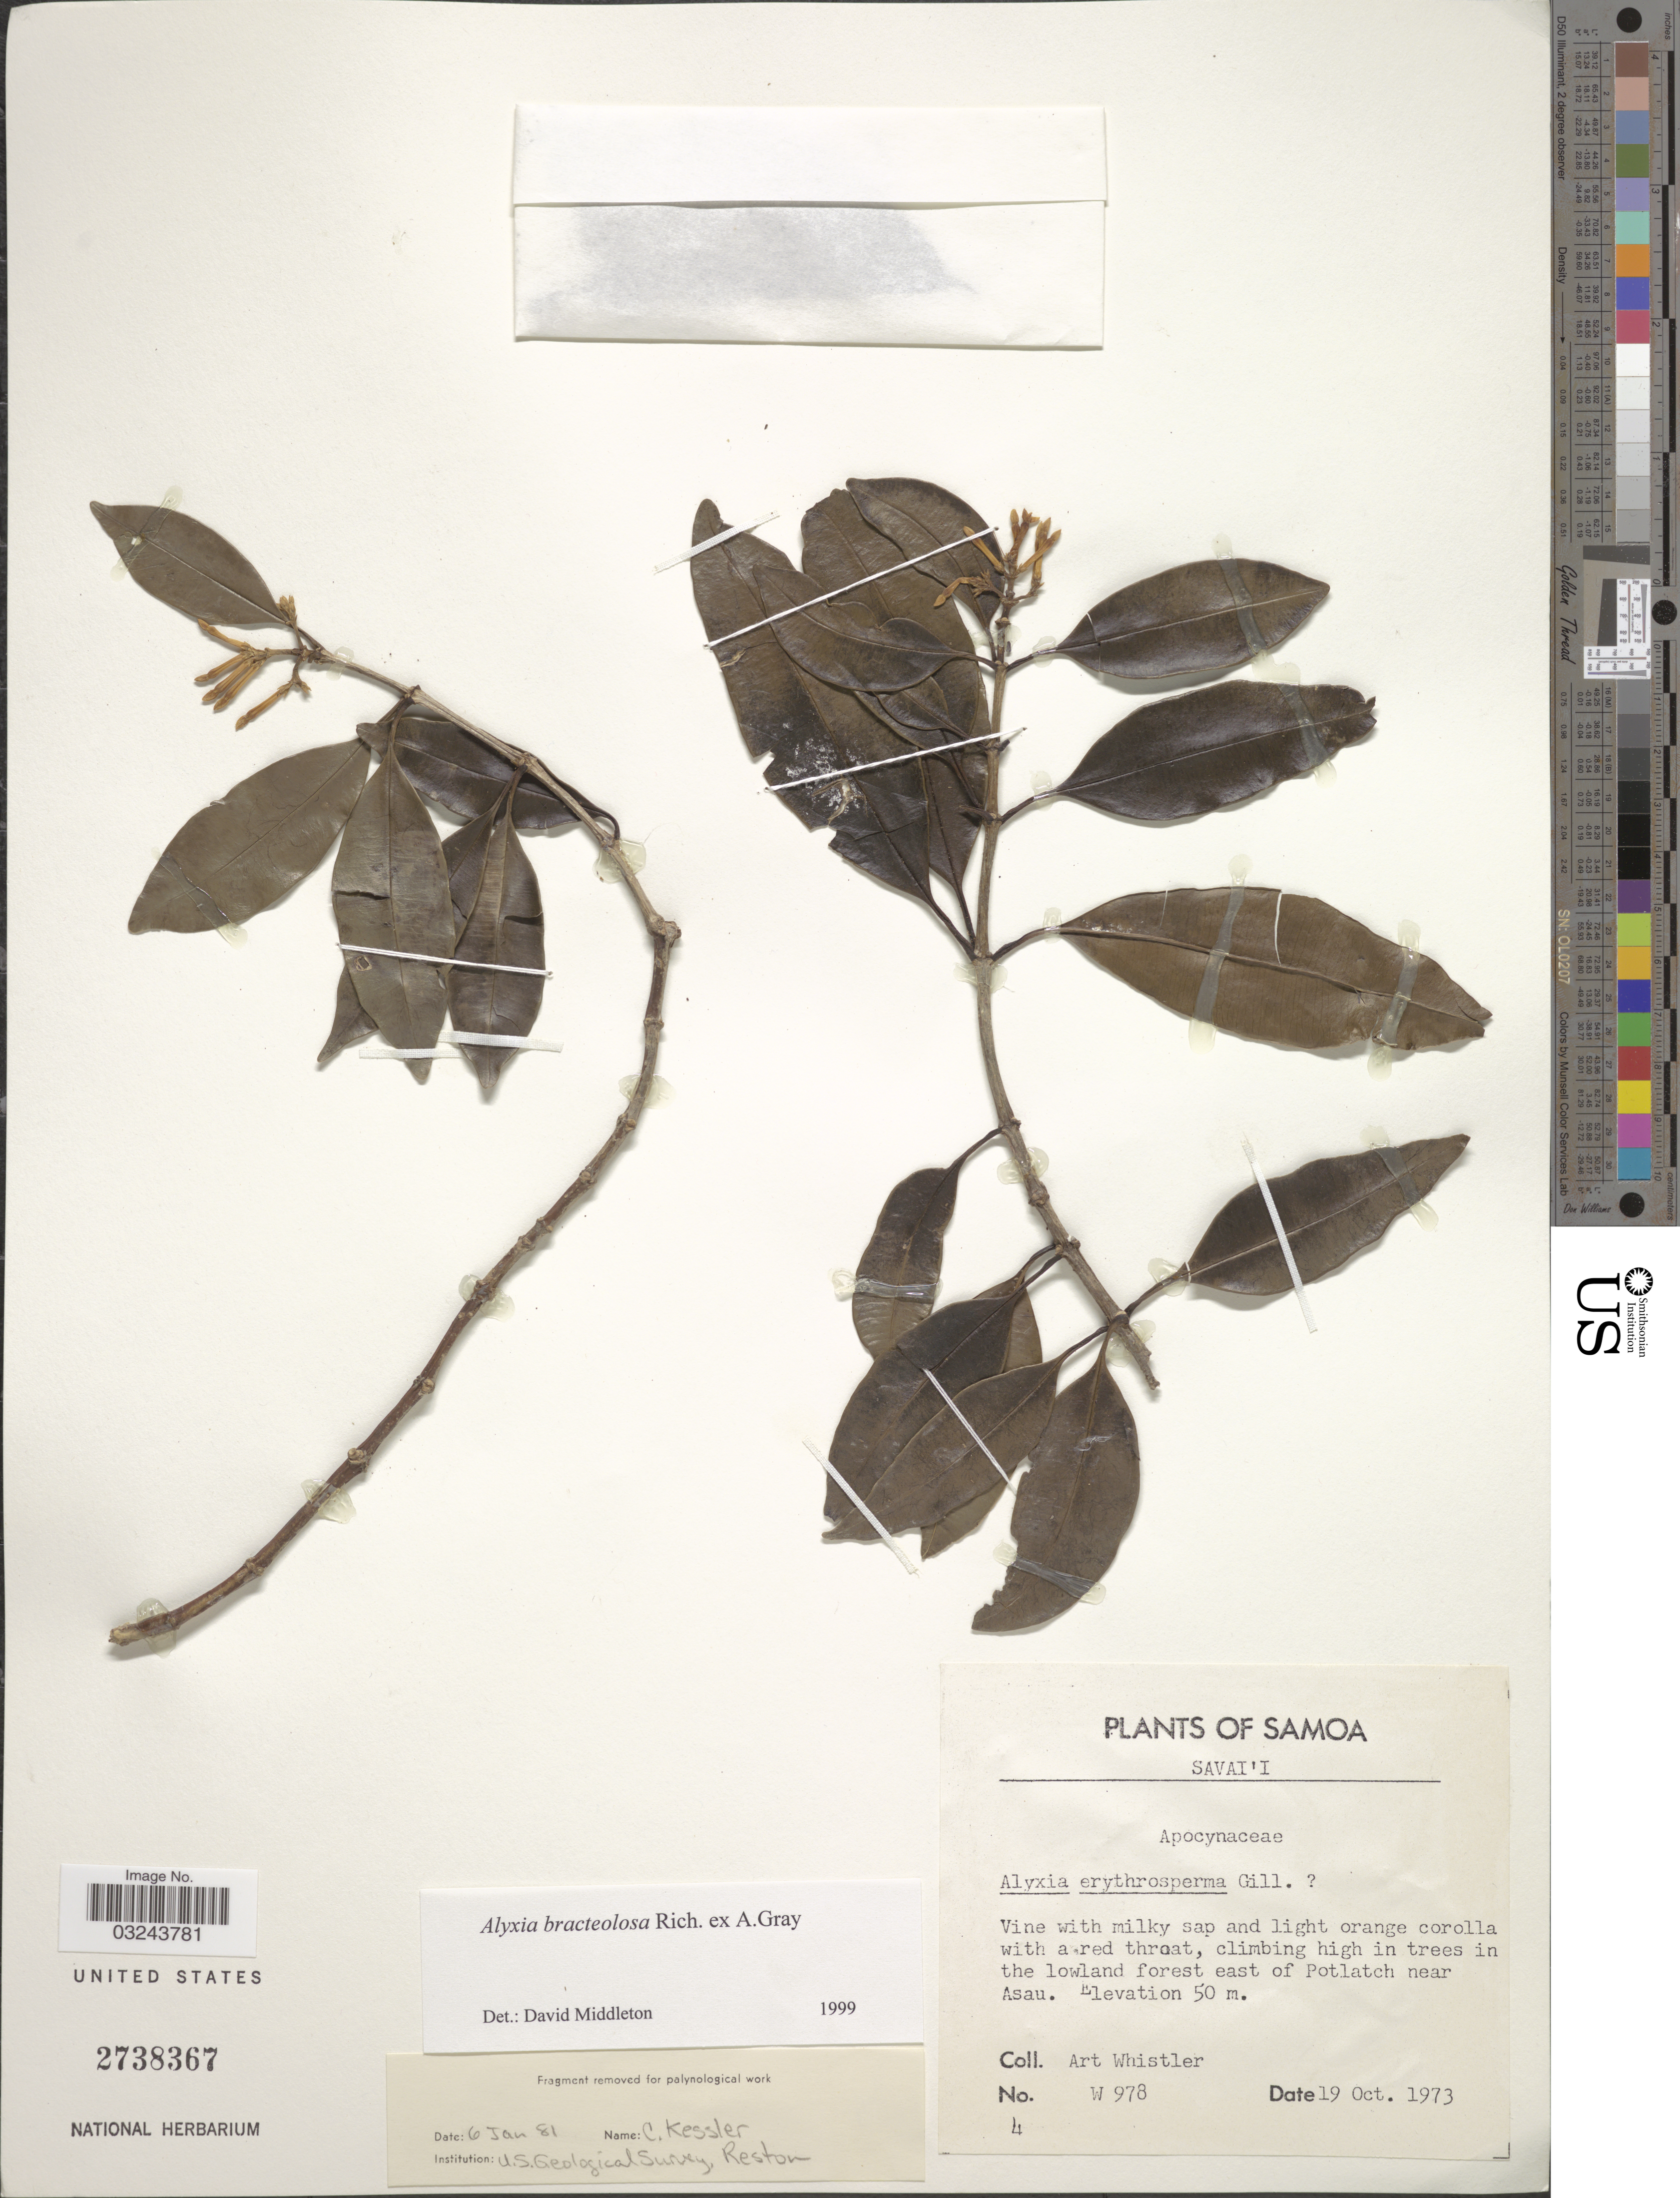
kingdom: Plantae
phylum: Tracheophyta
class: Magnoliopsida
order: Gentianales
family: Apocynaceae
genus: Alyxia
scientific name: Alyxia bracteolosa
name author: W.P. Rich ex A. Gray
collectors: A. Whistler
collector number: W978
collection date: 1973-10-19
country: Samoa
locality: Samoa. Savai'i. Climbing in high trees in the lowland forest east of Potlatch near Asau.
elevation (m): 50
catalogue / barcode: US 2738367